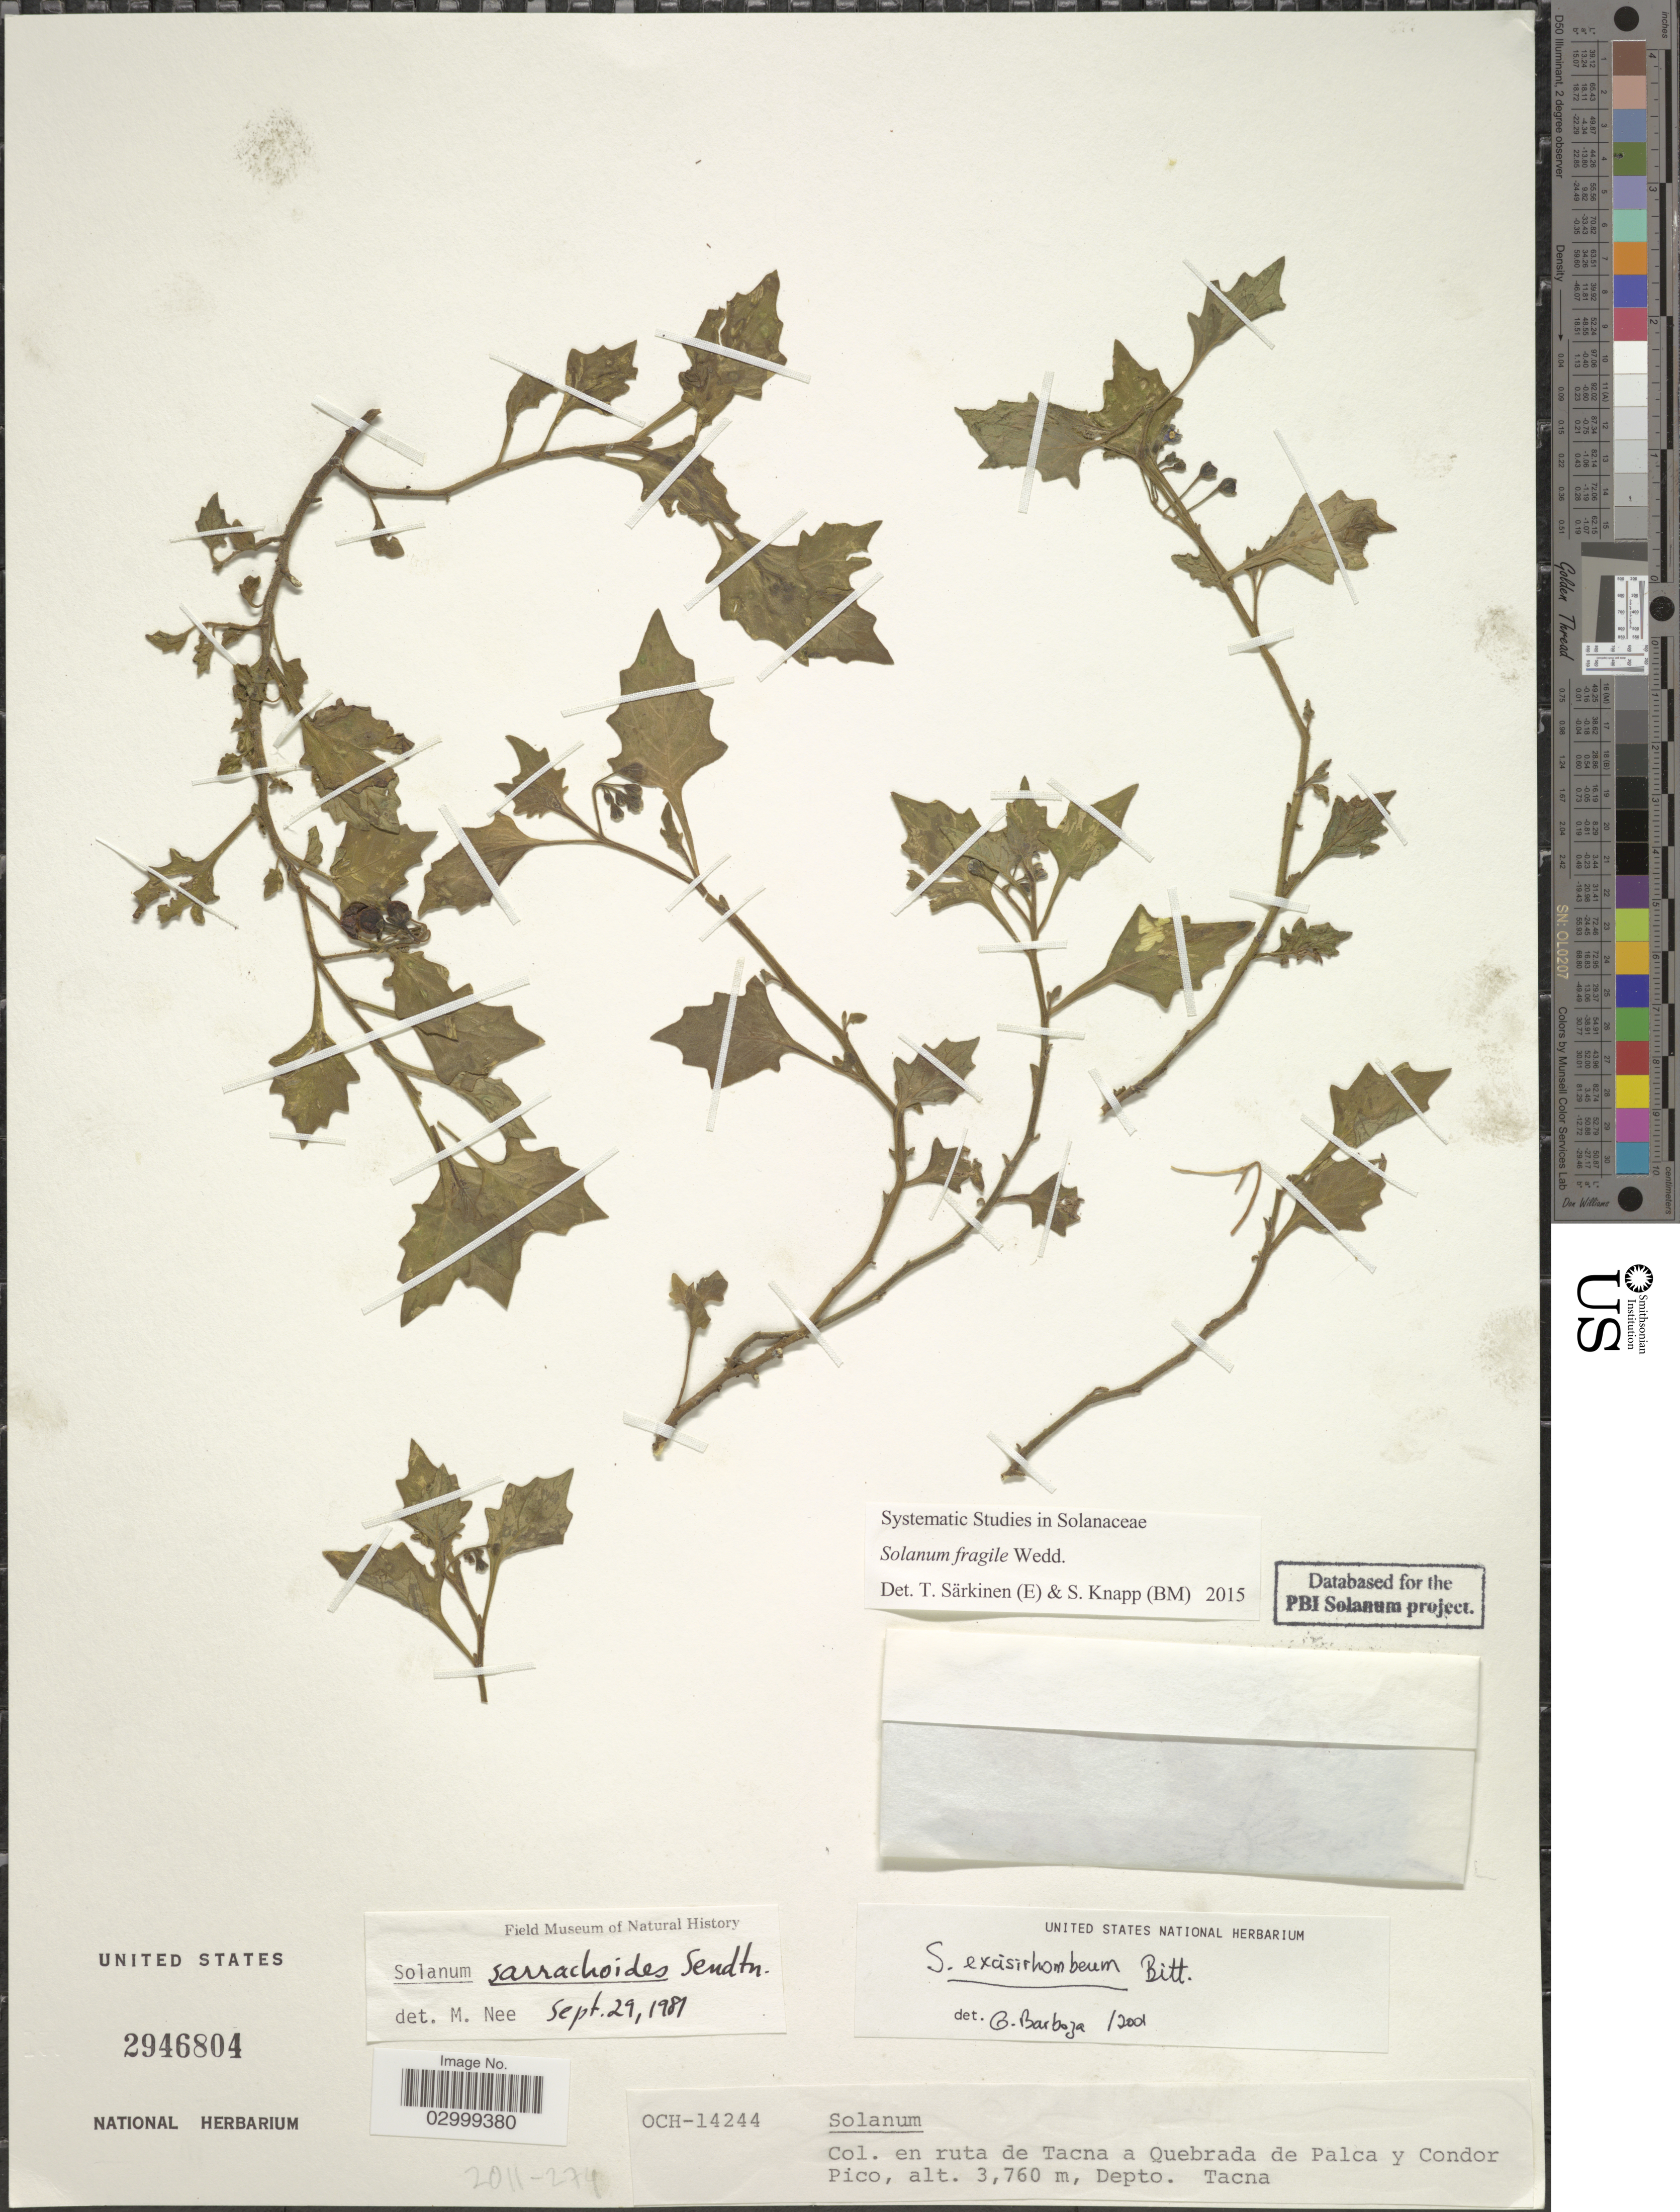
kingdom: Plantae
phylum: Tracheophyta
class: Magnoliopsida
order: Solanales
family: Solanaceae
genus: Solanum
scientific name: Solanum fragile C. Wright ex Griseb., nom. illeg.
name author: C. Wright ex Griseb.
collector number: OCH-14244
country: Peru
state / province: Tacna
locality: En ruta de Tacna a Quebrada de Palca y Condor Pico, Depto. Tacna.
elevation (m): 3760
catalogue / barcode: US 2946804